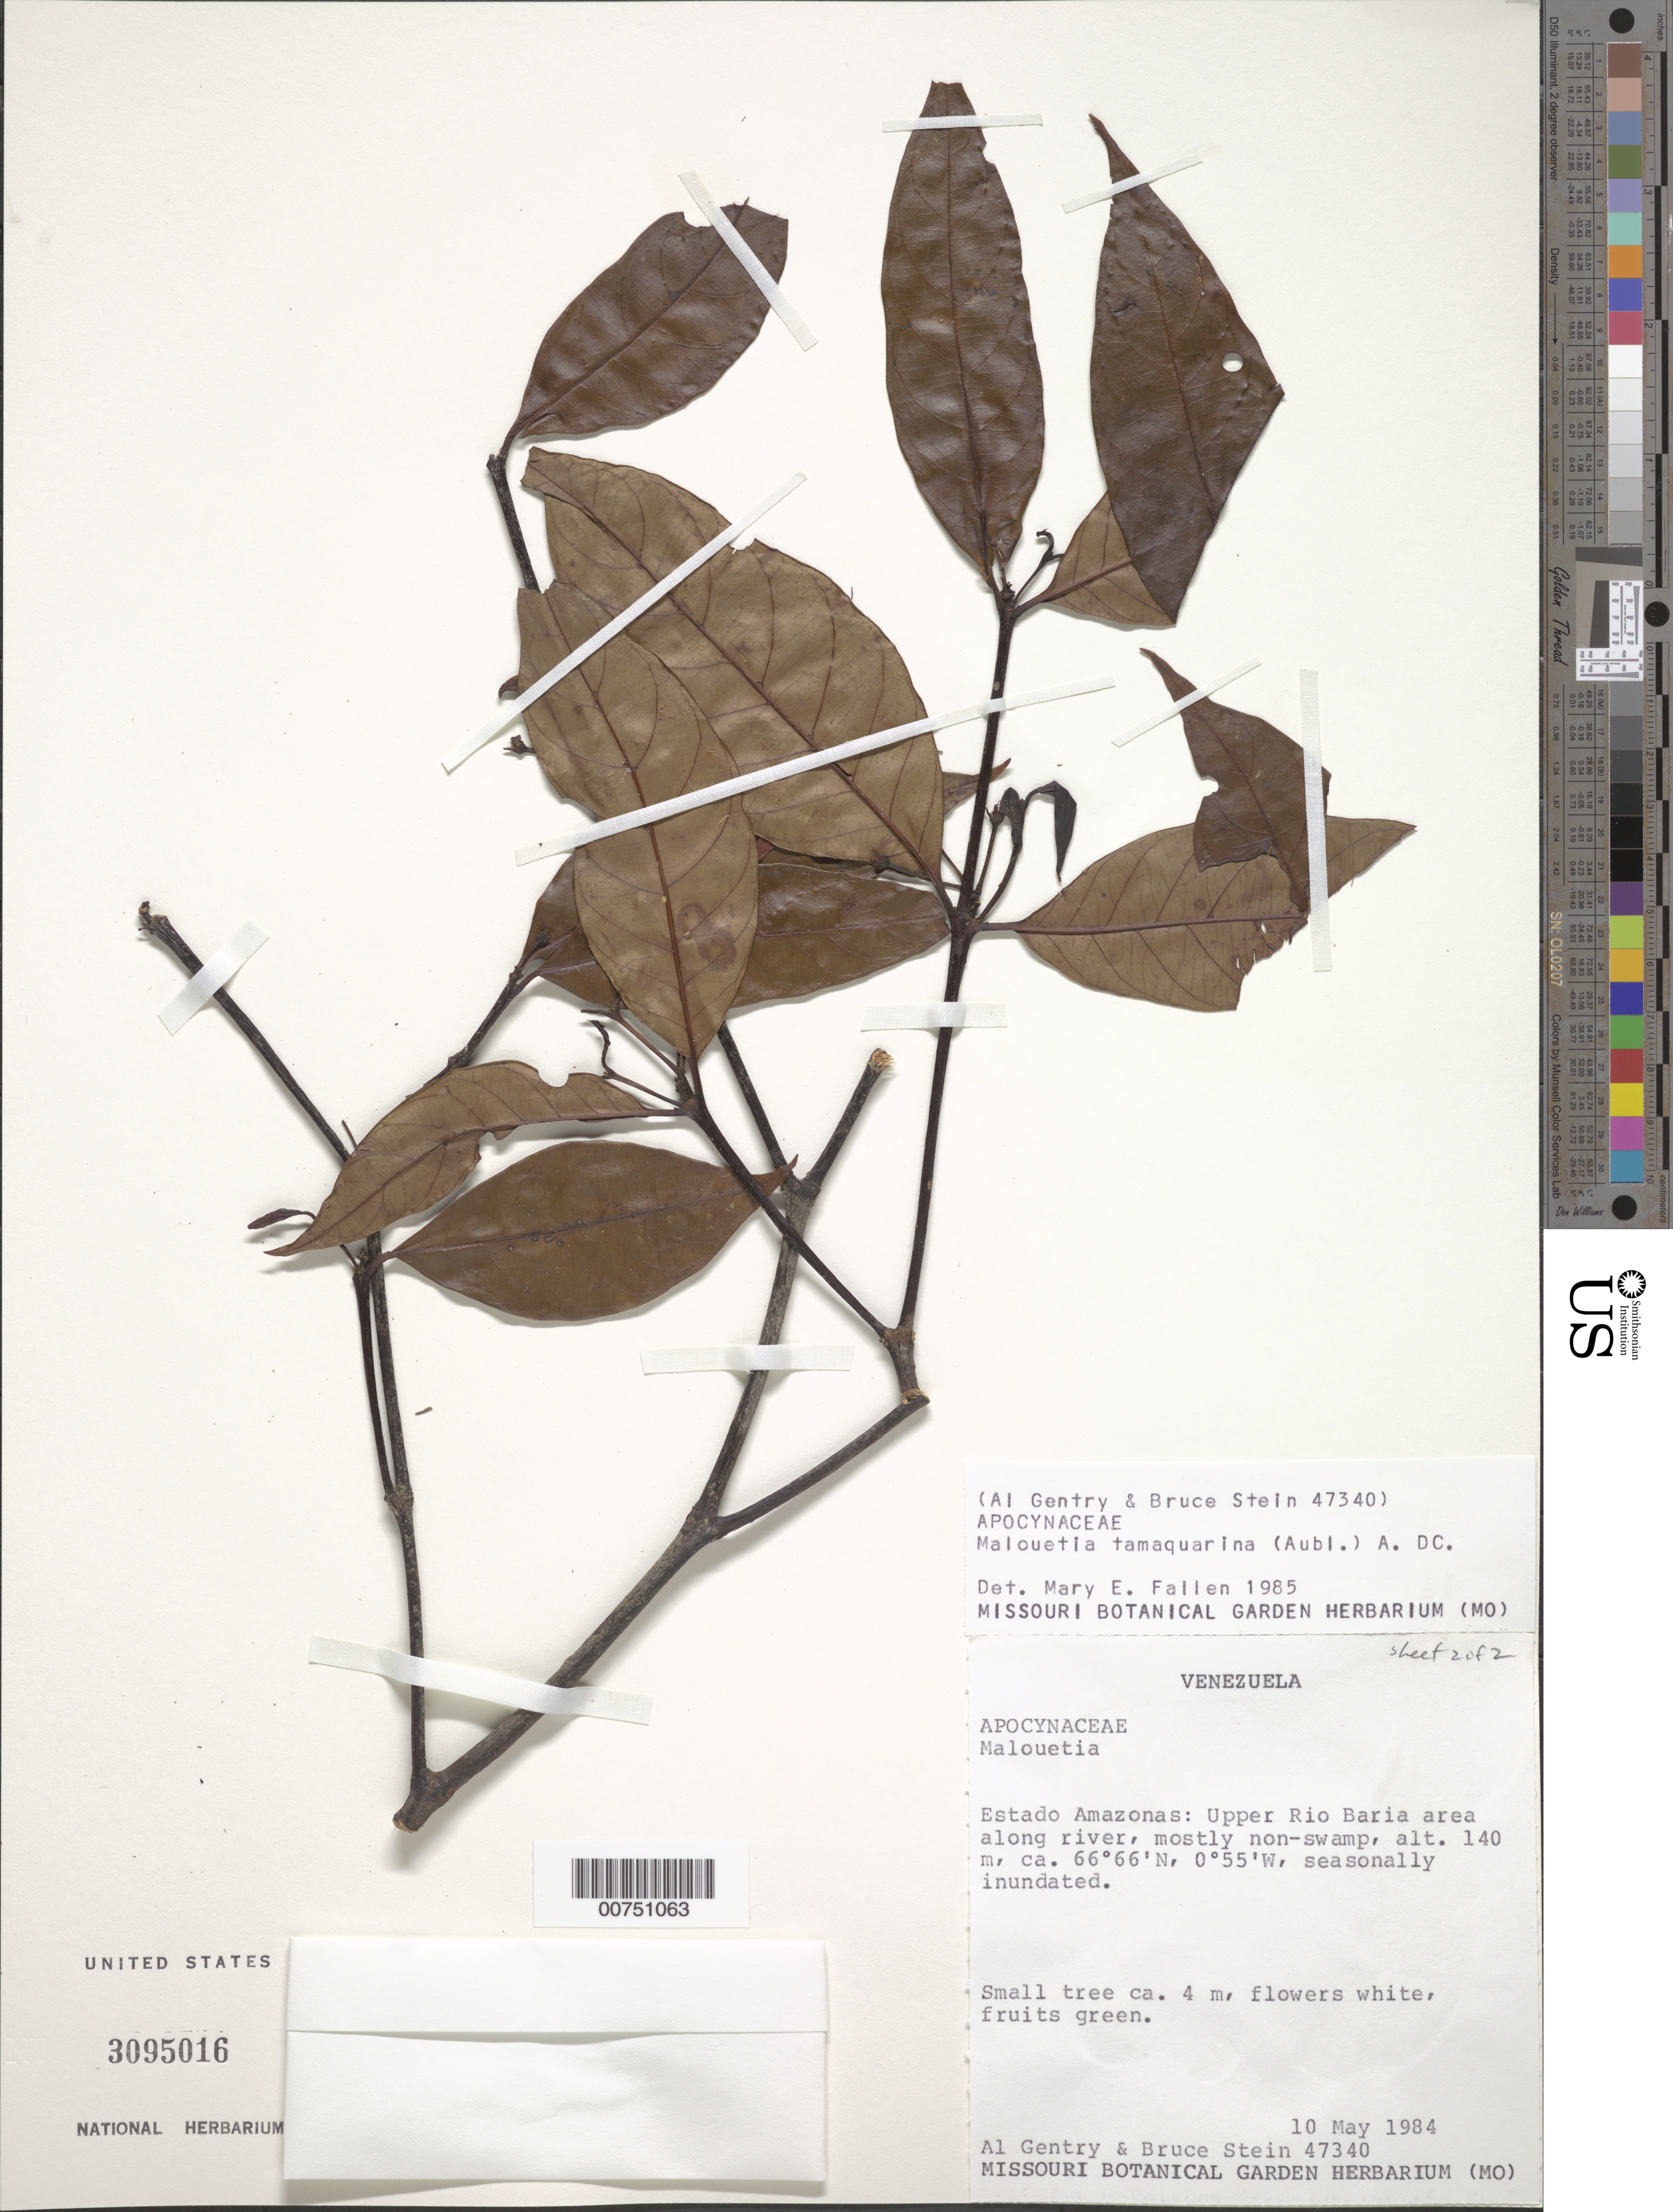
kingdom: Plantae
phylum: Tracheophyta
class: Magnoliopsida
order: Gentianales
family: Apocynaceae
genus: Forsteronia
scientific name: Forsteronia laurifolia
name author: (Benth.) A. DC.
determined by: Endress, Mary E.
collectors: A. H. Gentry & B. Stein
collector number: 47340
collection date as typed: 10-May-84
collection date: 1984-05-10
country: Venezuela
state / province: Amazonas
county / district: Río Negro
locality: Río Baria, upper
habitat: Along river, mostly non-swamp, seasonally inundated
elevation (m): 140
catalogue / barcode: US 3095016